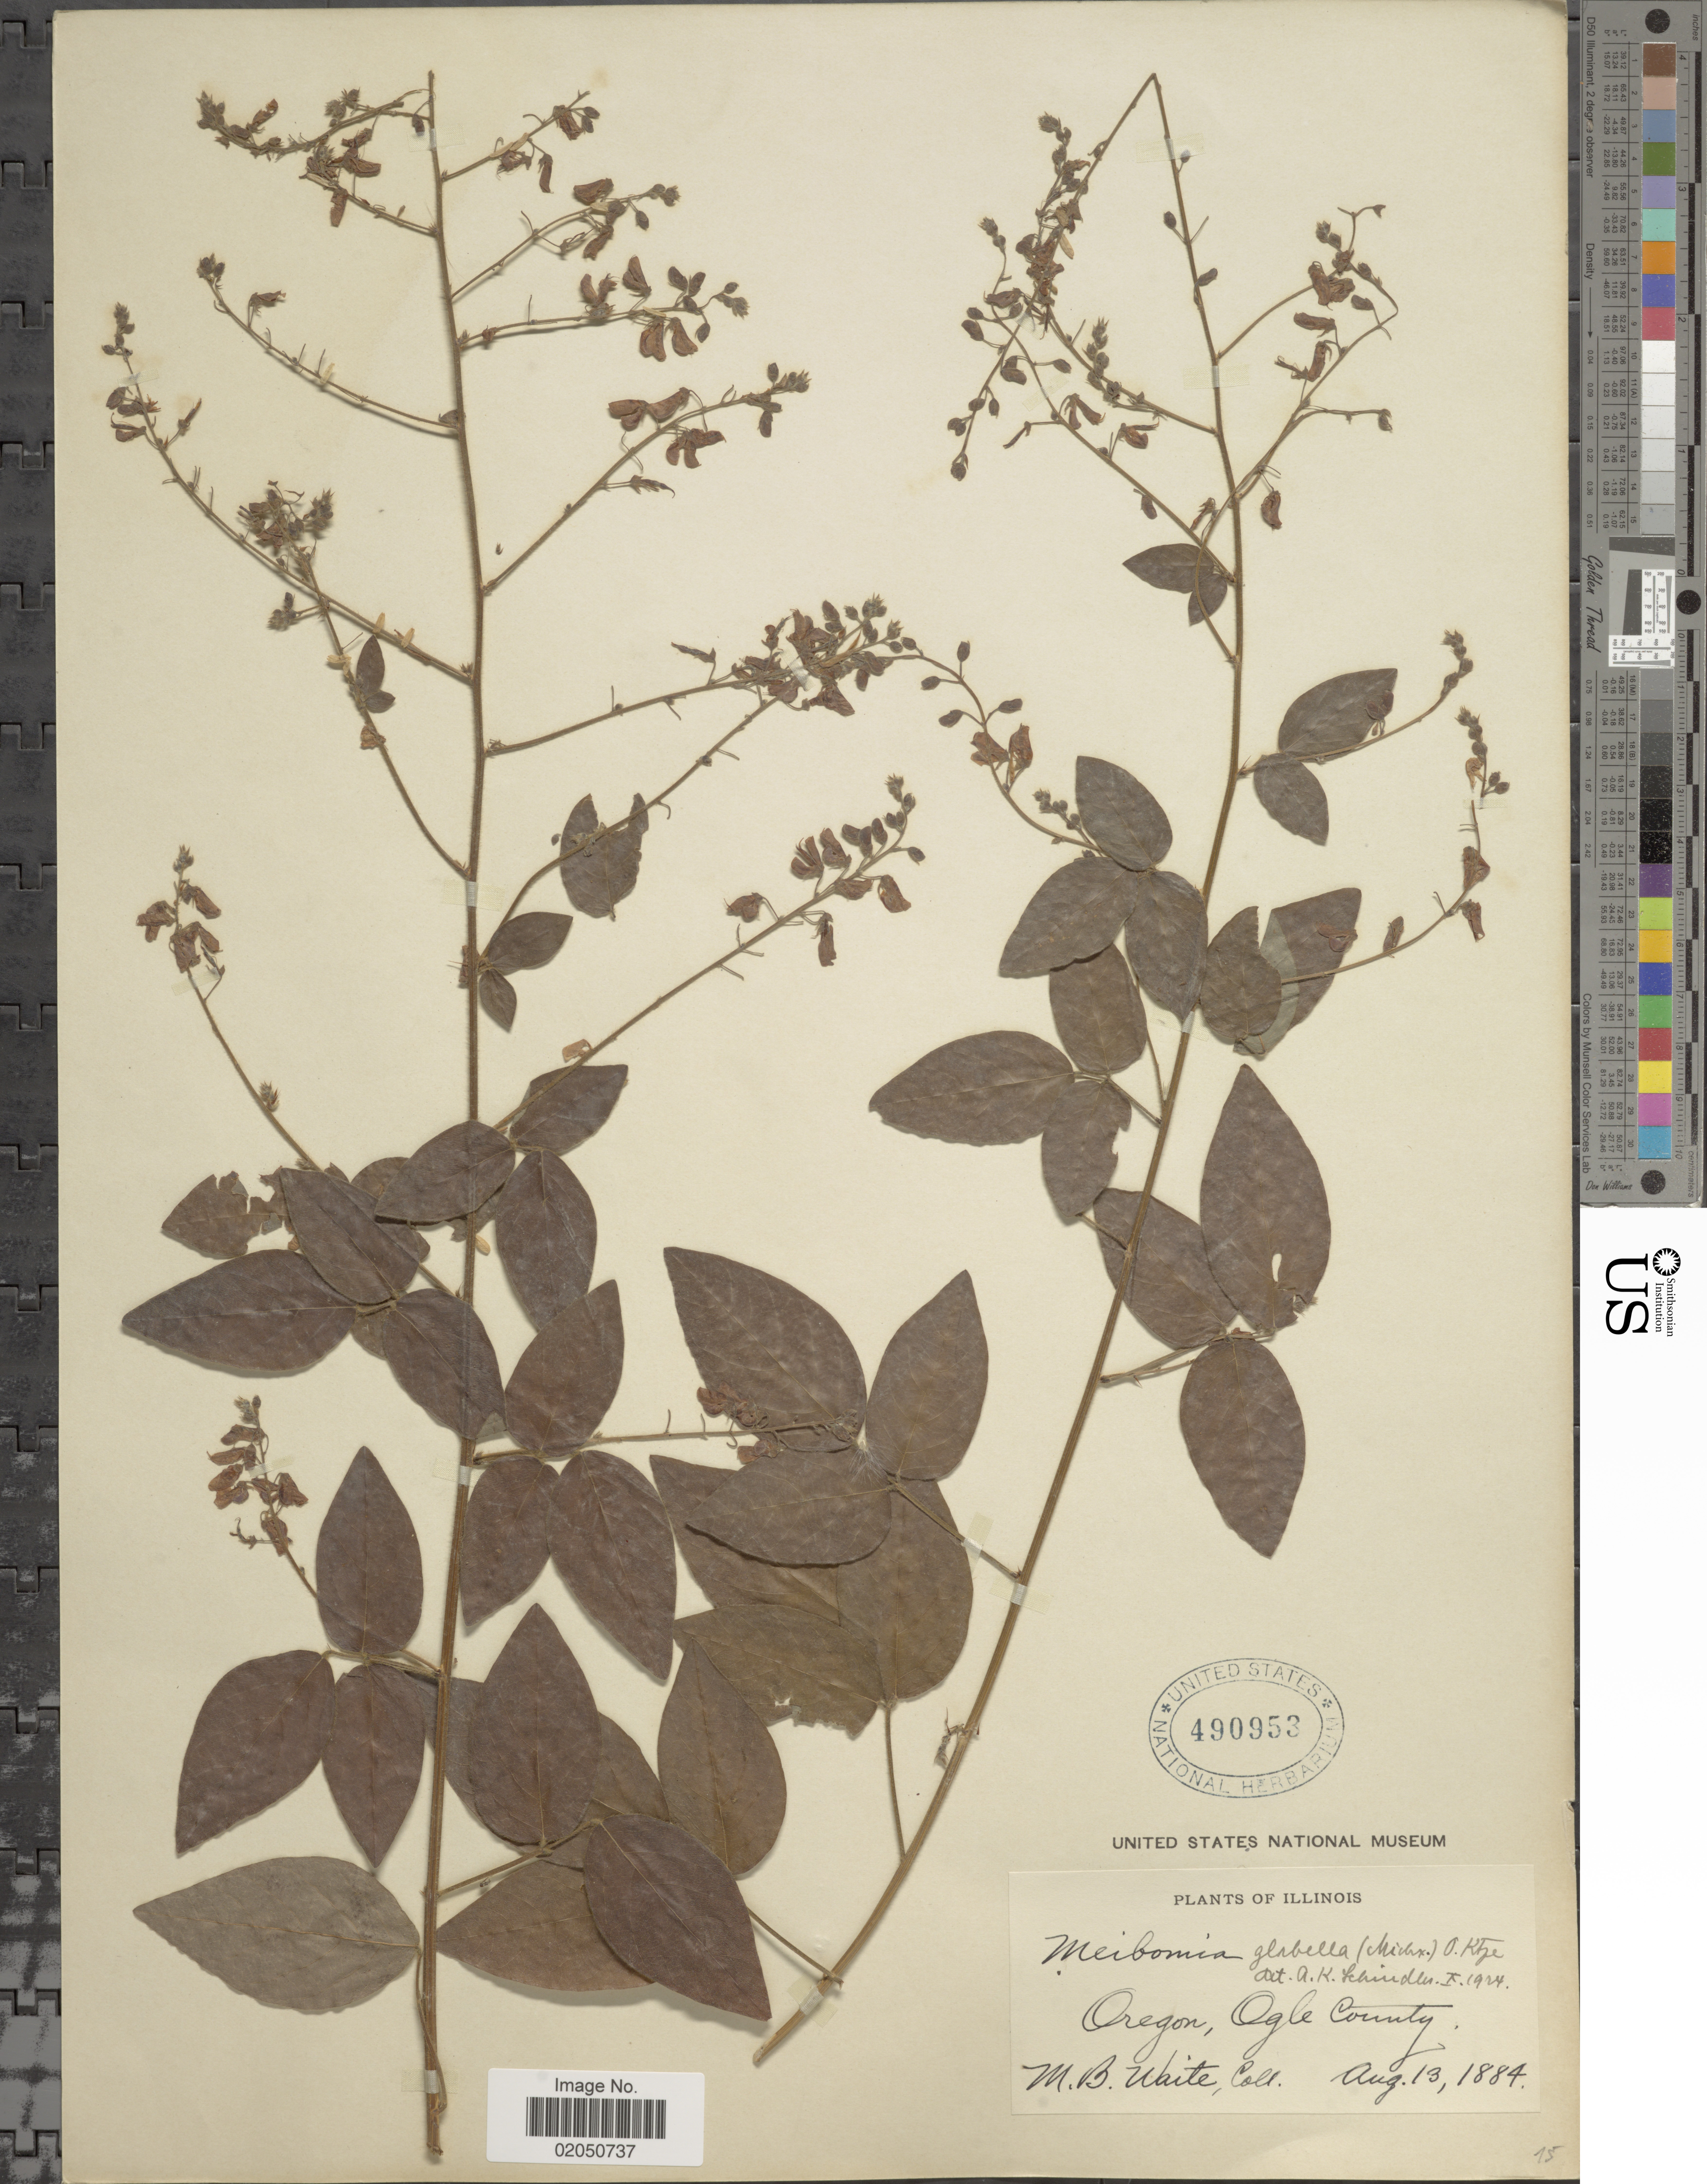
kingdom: Plantae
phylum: Tracheophyta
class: Magnoliopsida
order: Fabales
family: Fabaceae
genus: Desmodium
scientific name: Desmodium glabellum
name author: (Michx.) DC.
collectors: M. B. Waite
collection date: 1884-08-13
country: United States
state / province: Illinois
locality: Oregon, Ogle County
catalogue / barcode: US 490953